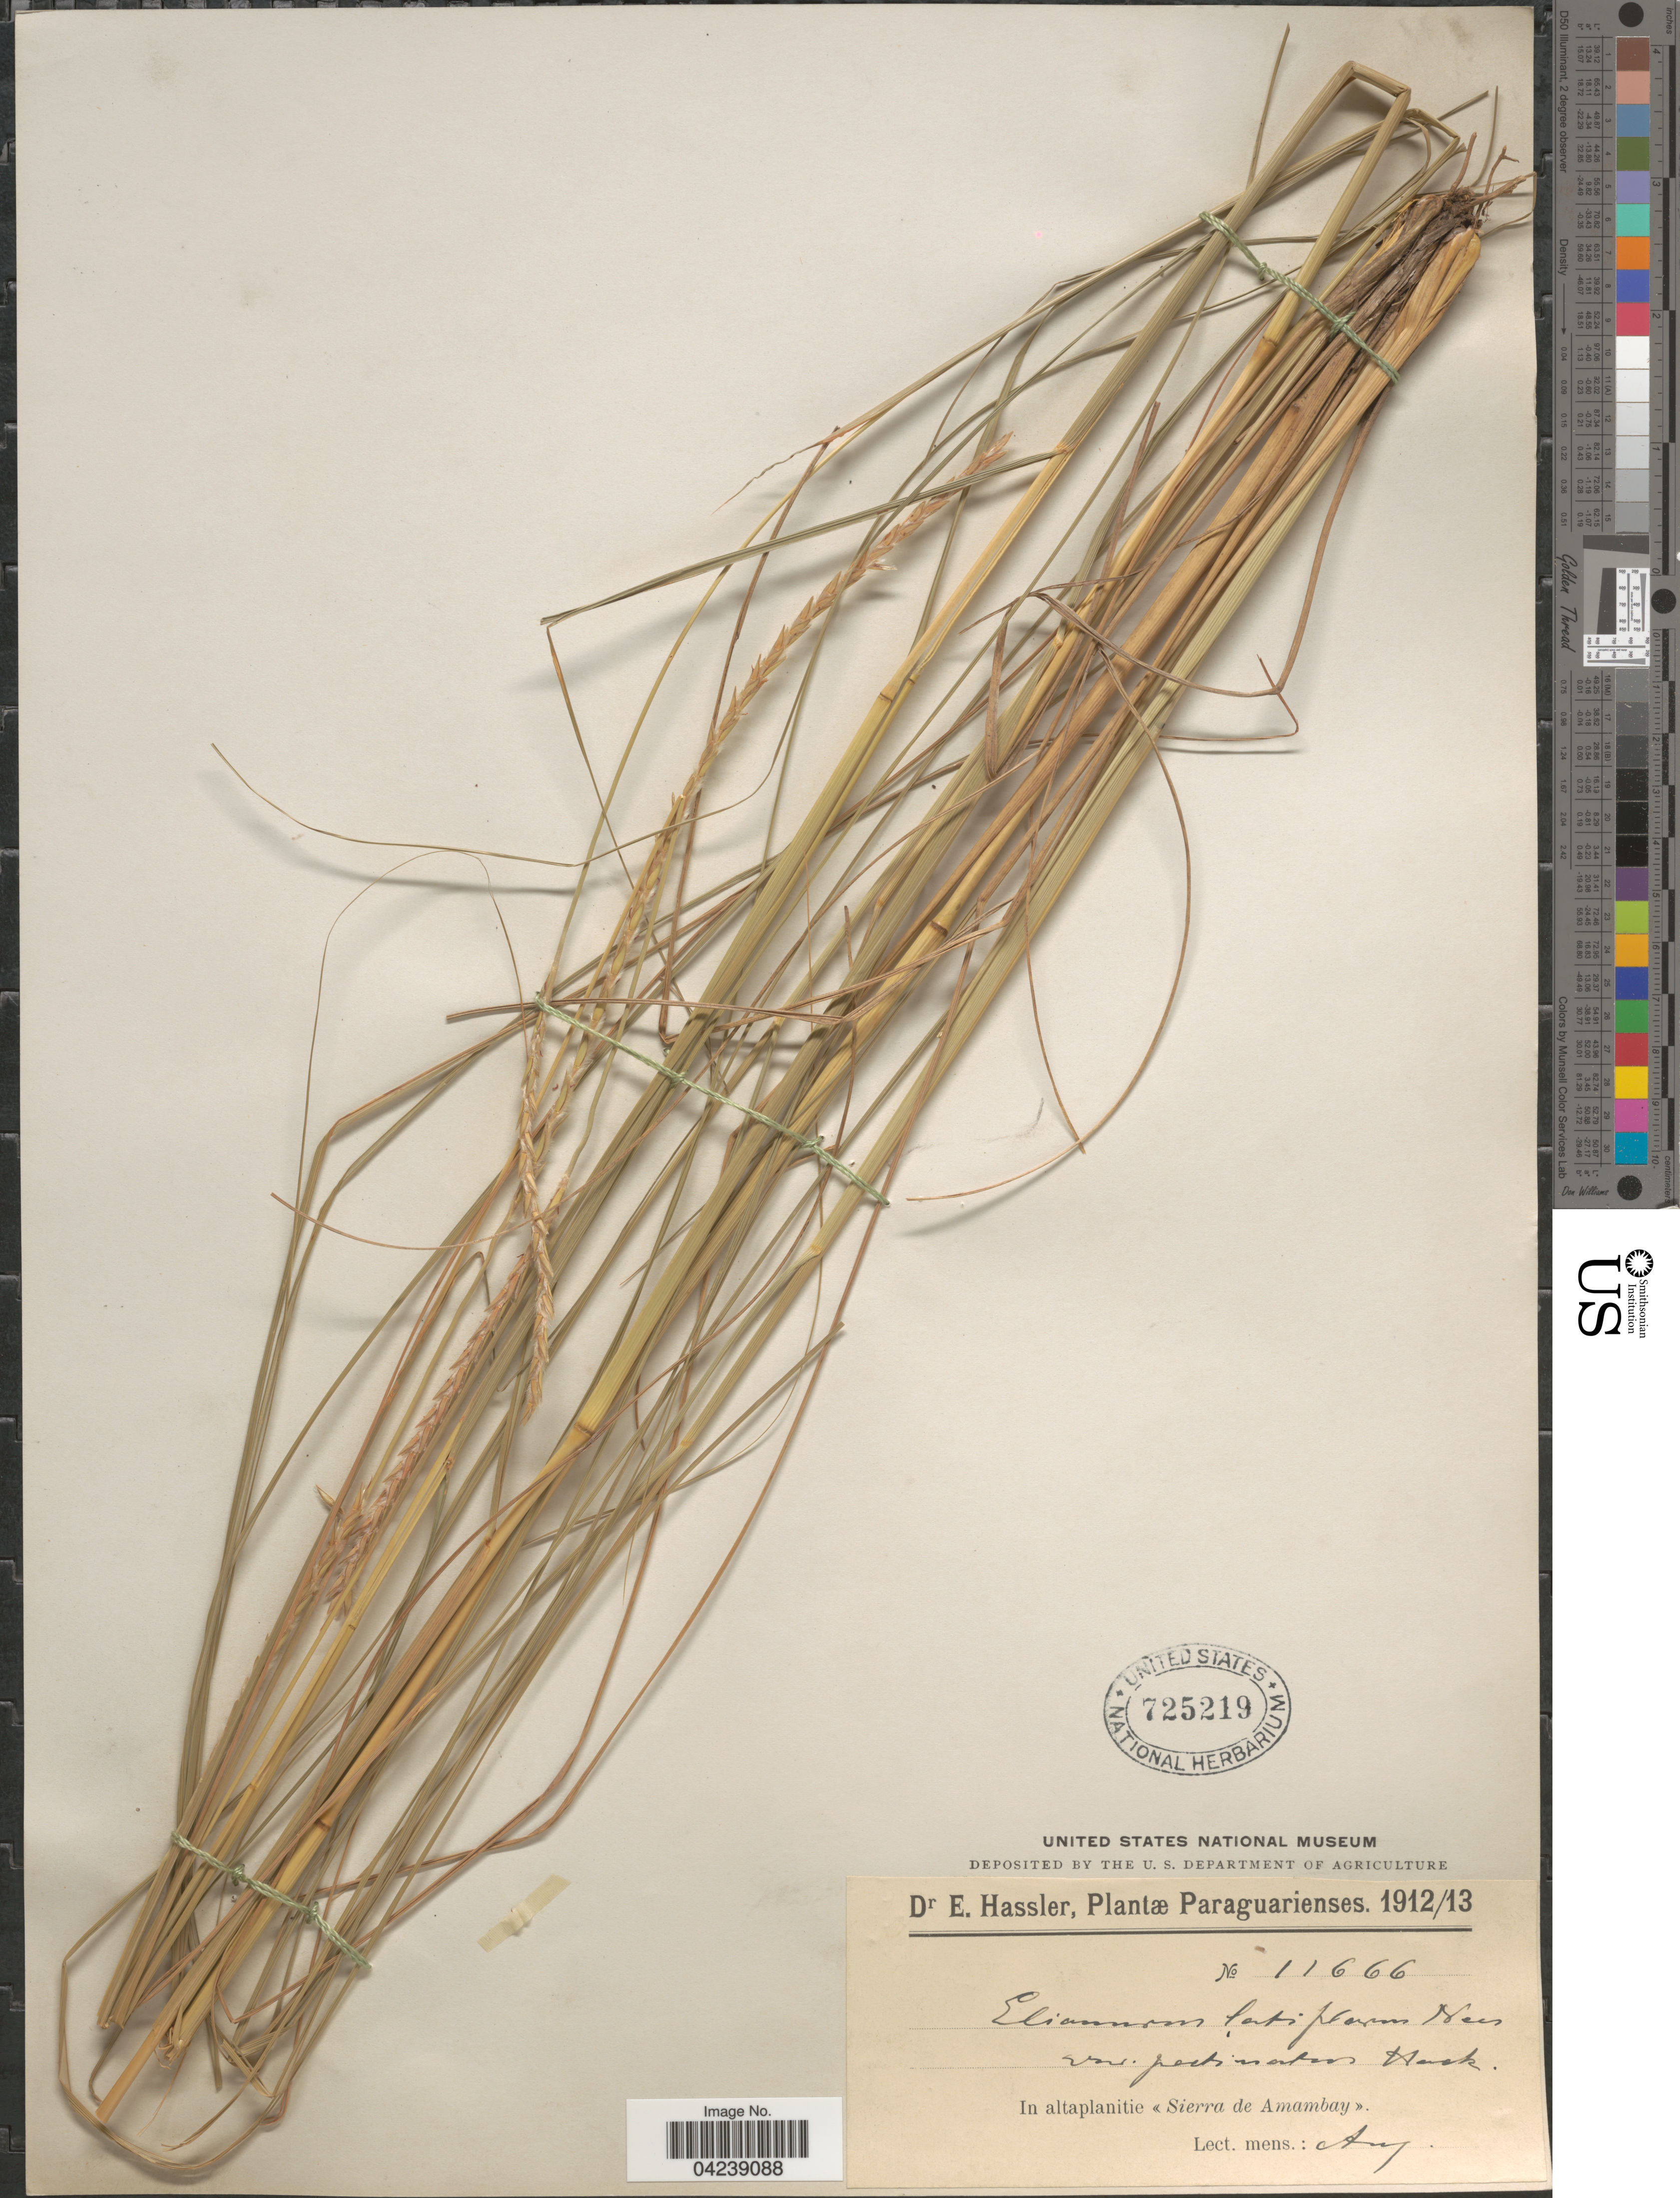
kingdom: Plantae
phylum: Tracheophyta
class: Liliopsida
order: Poales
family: Poaceae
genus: Elionurus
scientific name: Elionurus muticus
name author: (Spreng.) Kuntze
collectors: E. Hassler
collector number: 11666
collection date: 1912-08/1913-08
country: Paraguay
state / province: Amambay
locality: Paraguarienses. In altaplanitie «Sierra de Amambay».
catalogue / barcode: US 725219